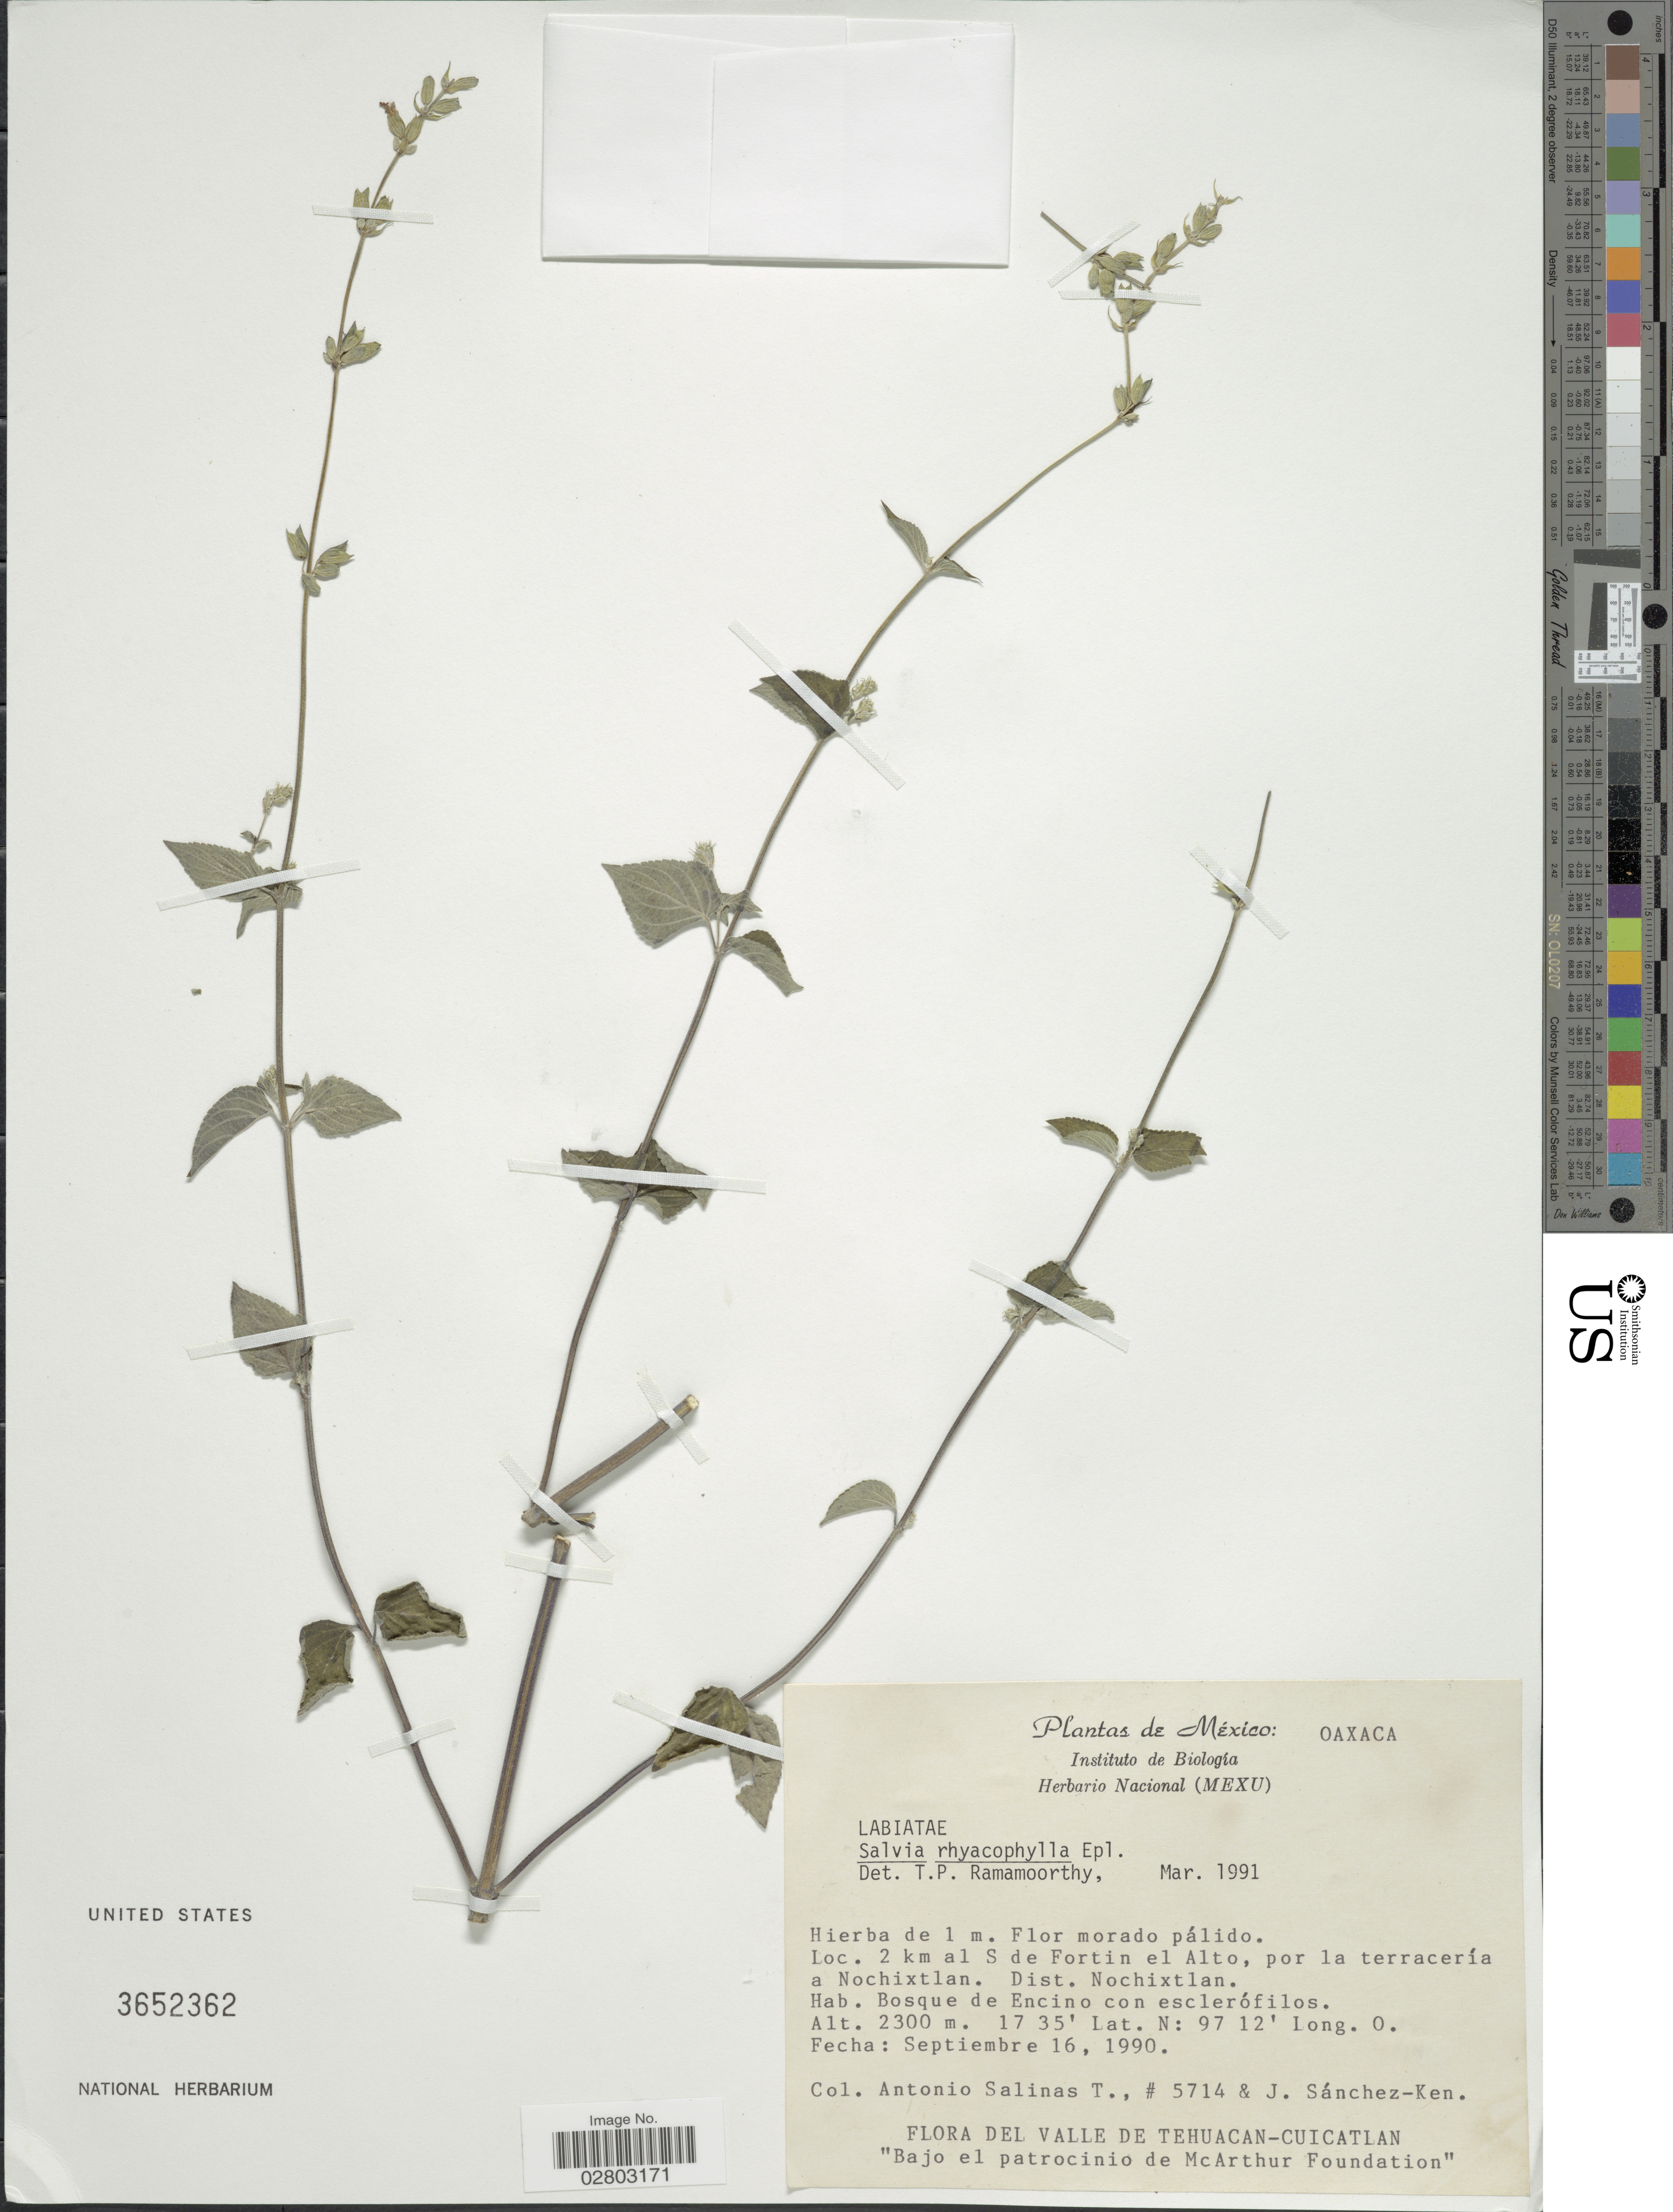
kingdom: Plantae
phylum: Tracheophyta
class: Magnoliopsida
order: Lamiales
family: Lamiaceae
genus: Salvia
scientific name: Salvia rhyacophila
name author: (Fernald) Epling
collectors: A. Salinas T. & J. G. Sánchez-Ken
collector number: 5714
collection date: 1990-09-16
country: Mexico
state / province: Oaxaca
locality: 2 km al S de Fortin el Alto, por la terracería a Nochixtlan, Dist. Nochixtlan.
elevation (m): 2300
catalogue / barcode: US 3652362